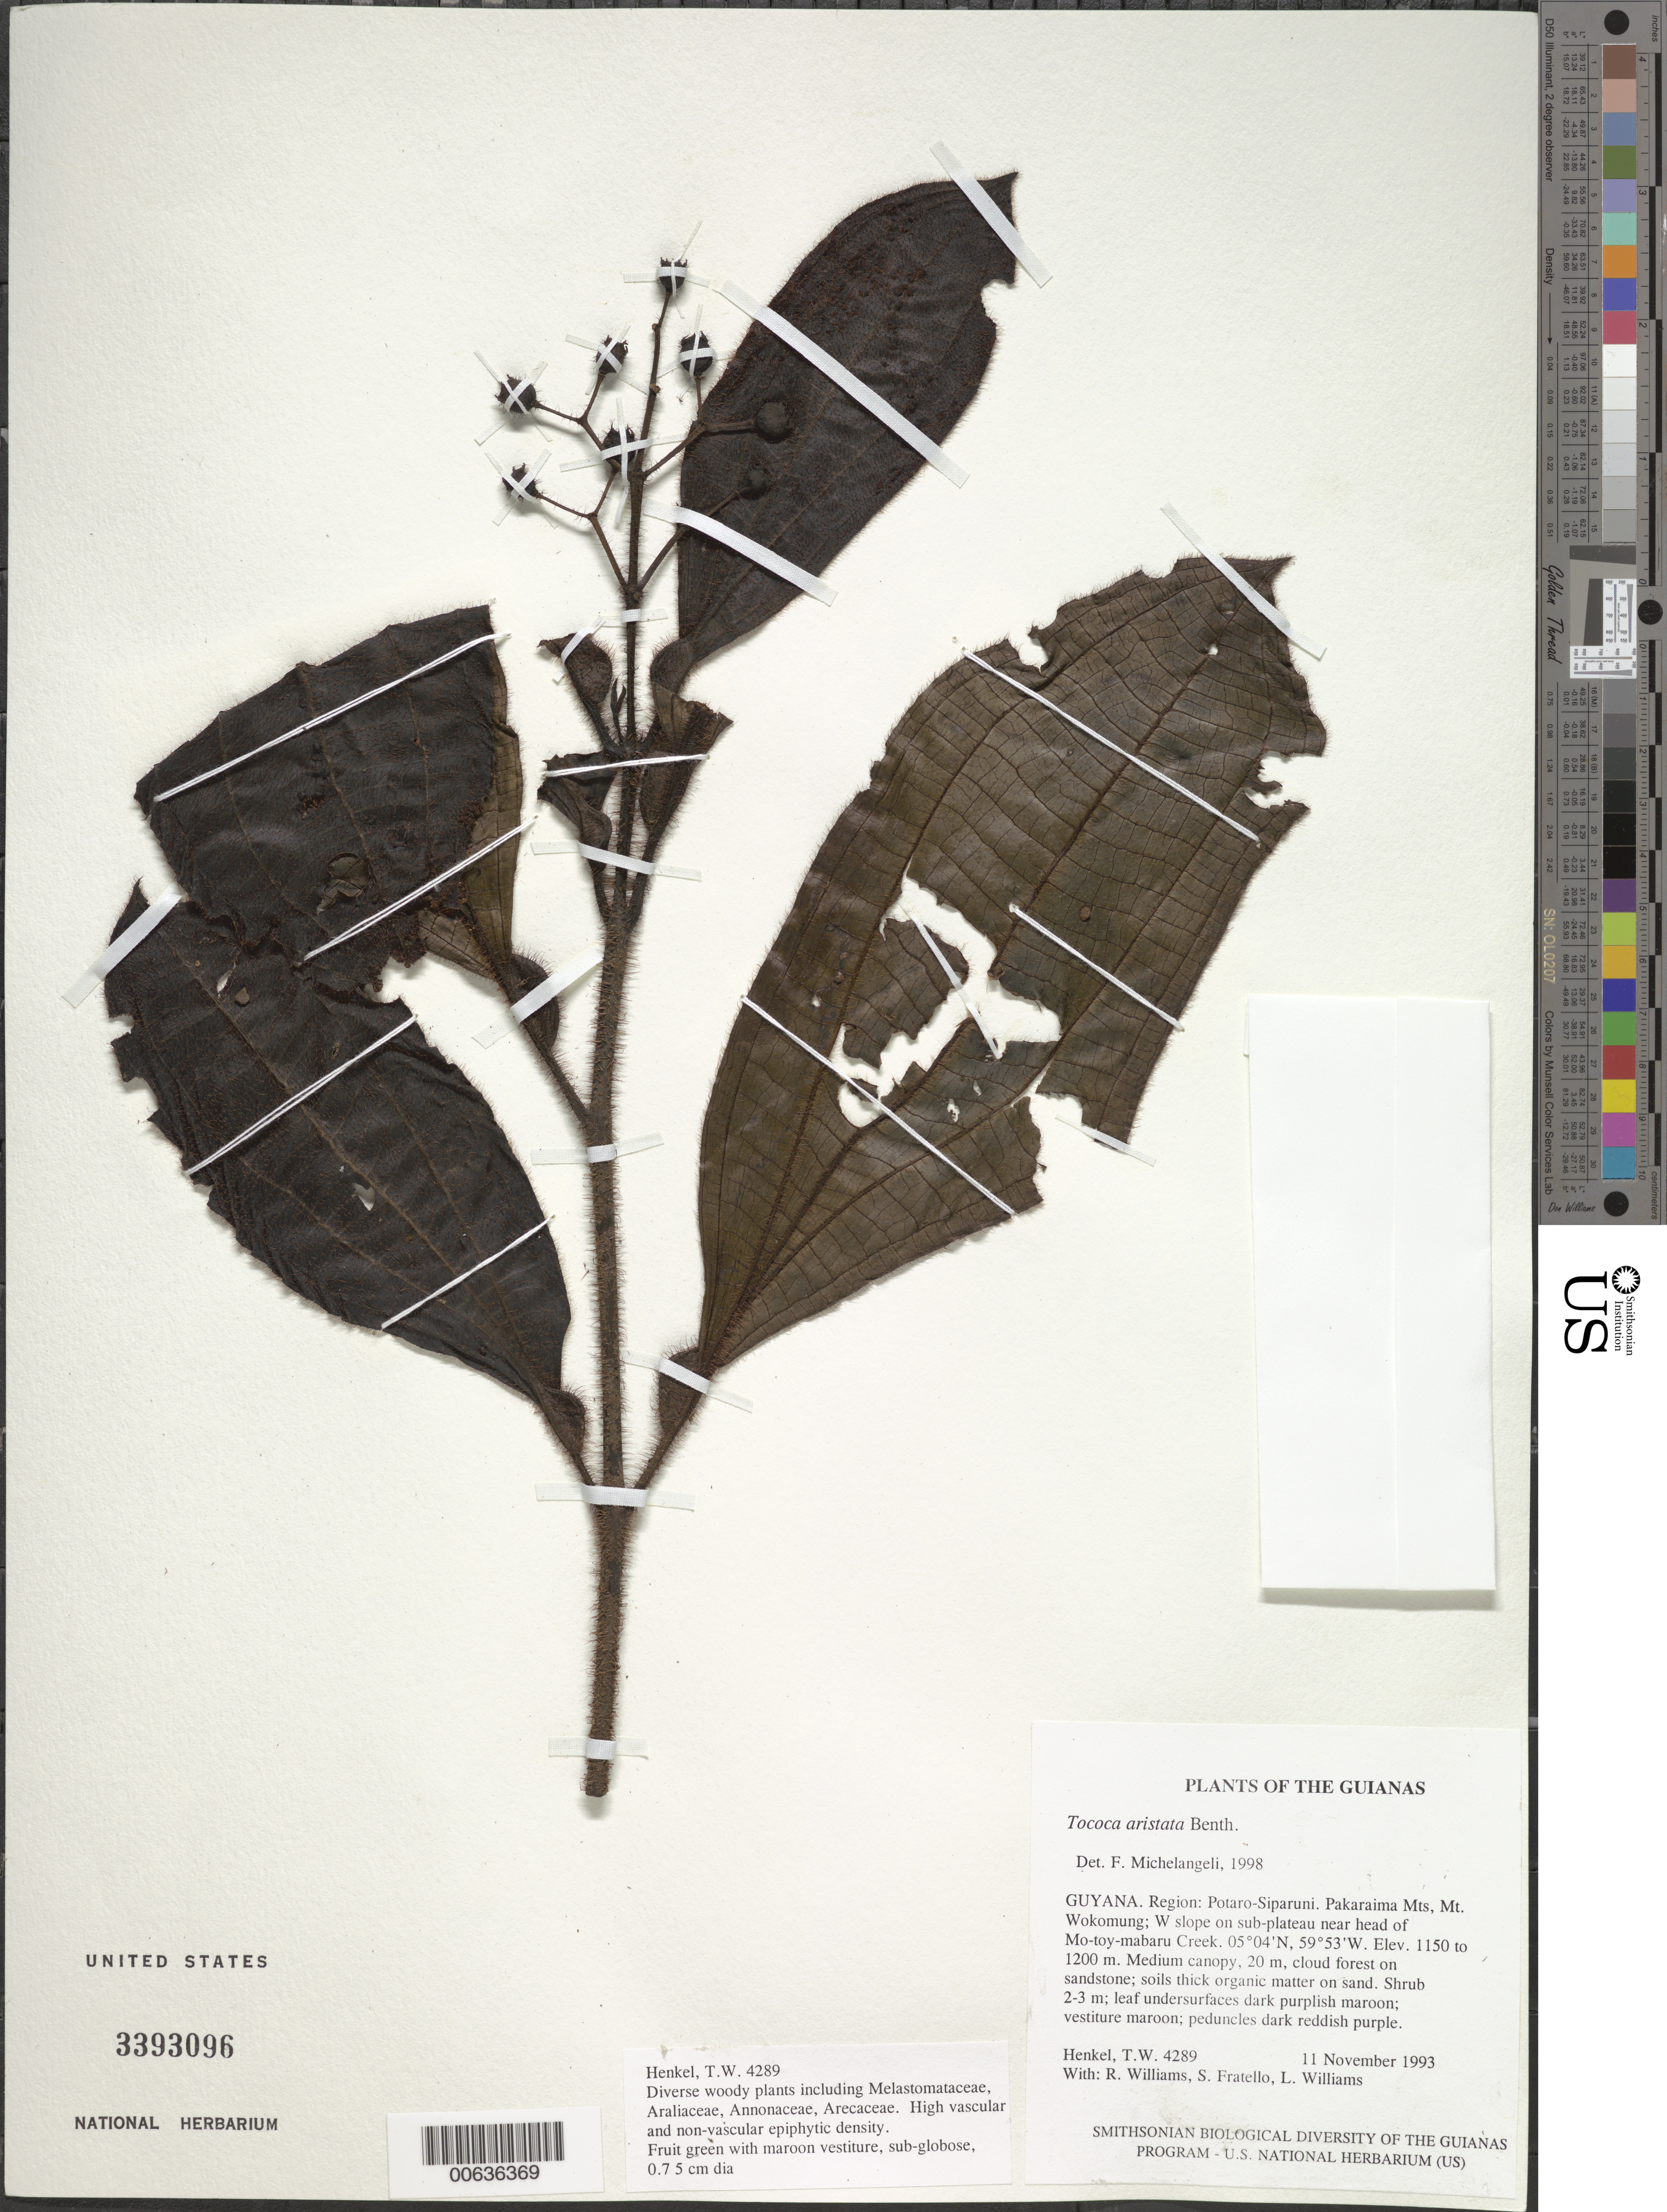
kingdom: Plantae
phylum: Tracheophyta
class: Magnoliopsida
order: Myrtales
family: Melastomataceae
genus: Tococa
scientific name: Tococa aristata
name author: Benth.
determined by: Michelangeli, F. A.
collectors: T. Henkel, R. Williams, S. Fratello & L. Williams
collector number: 4289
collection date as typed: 11 November 1993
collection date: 1993-11-11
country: Guyana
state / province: Potaro-Siparuni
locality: Pakaraima Mts, Mt. Wokomung; W slope on sub-plateau near head of Mo-toy-mabaru Creek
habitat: Medium canopy, 20 m, cloud forest on sandstone; soils thick organic matter on sand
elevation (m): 1150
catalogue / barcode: US 3393096